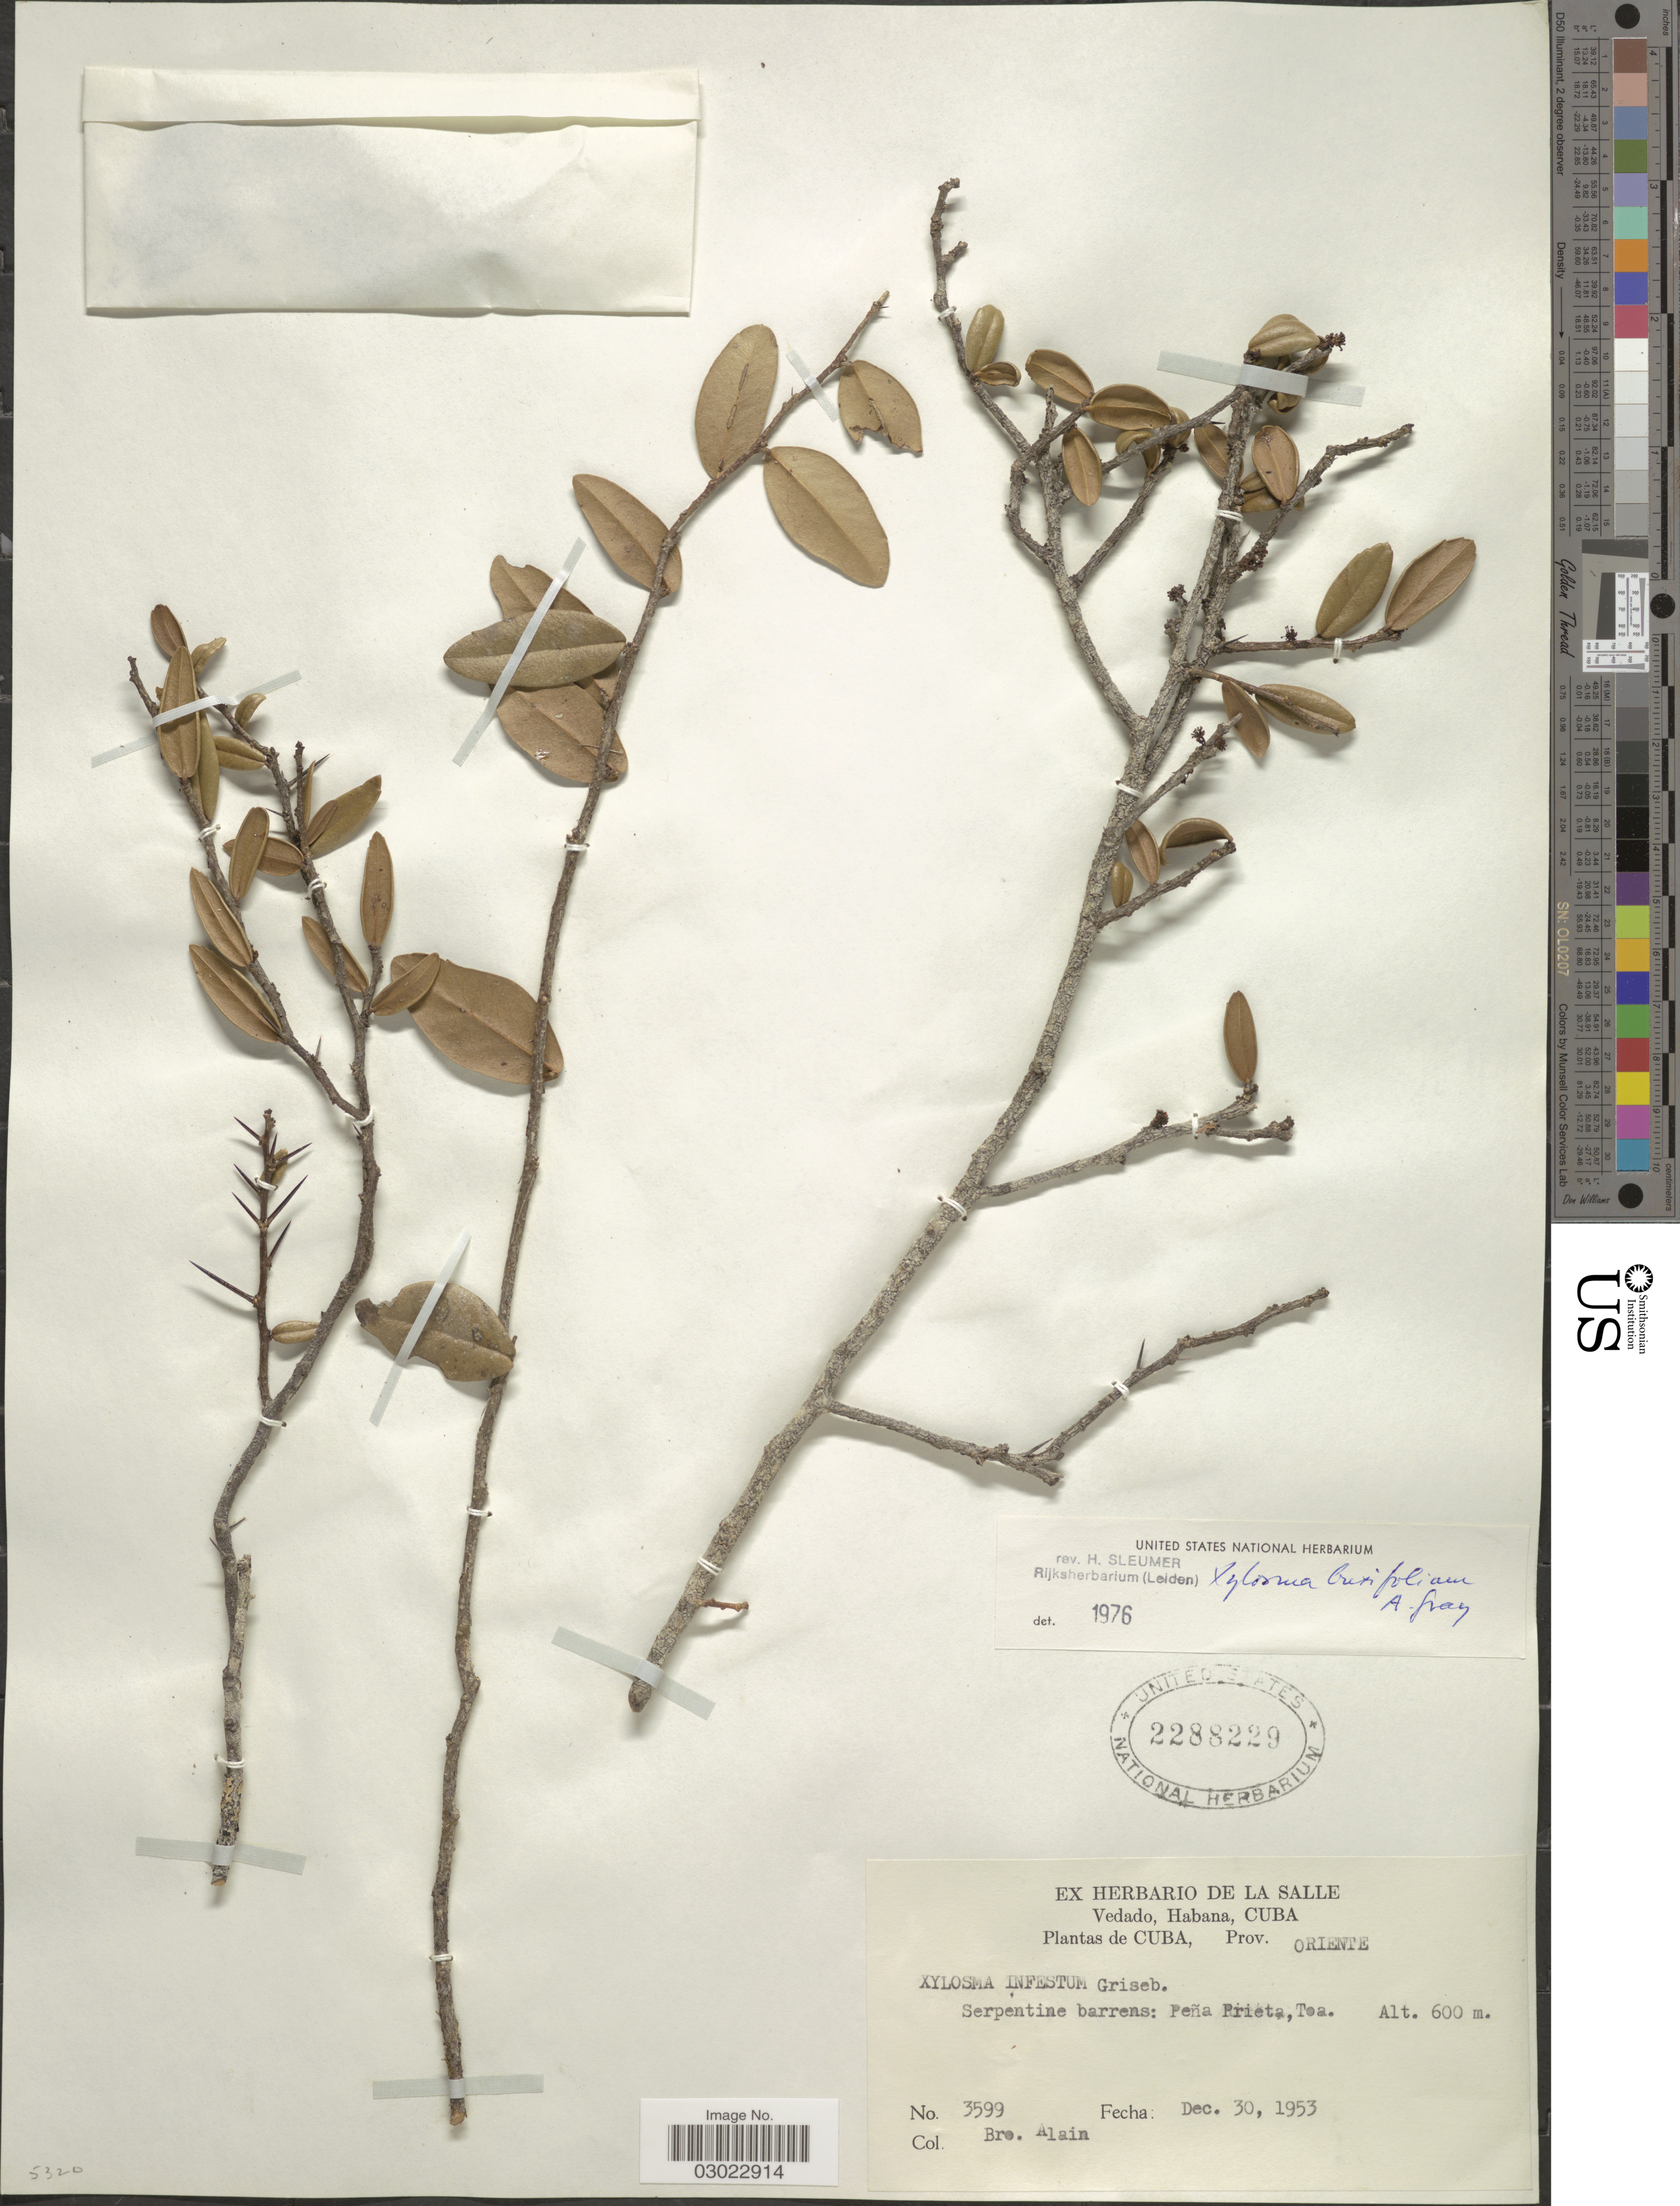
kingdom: Plantae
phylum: Tracheophyta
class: Magnoliopsida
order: Malpighiales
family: Salicaceae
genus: Xylosma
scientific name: Xylosma infesta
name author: Griseb.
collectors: A. H. Liogier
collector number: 3599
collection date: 1953-12-30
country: Cuba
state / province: Oriente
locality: Serpentine barrens: Peña Prieta, Toa.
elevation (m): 600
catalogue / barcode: US 2288229